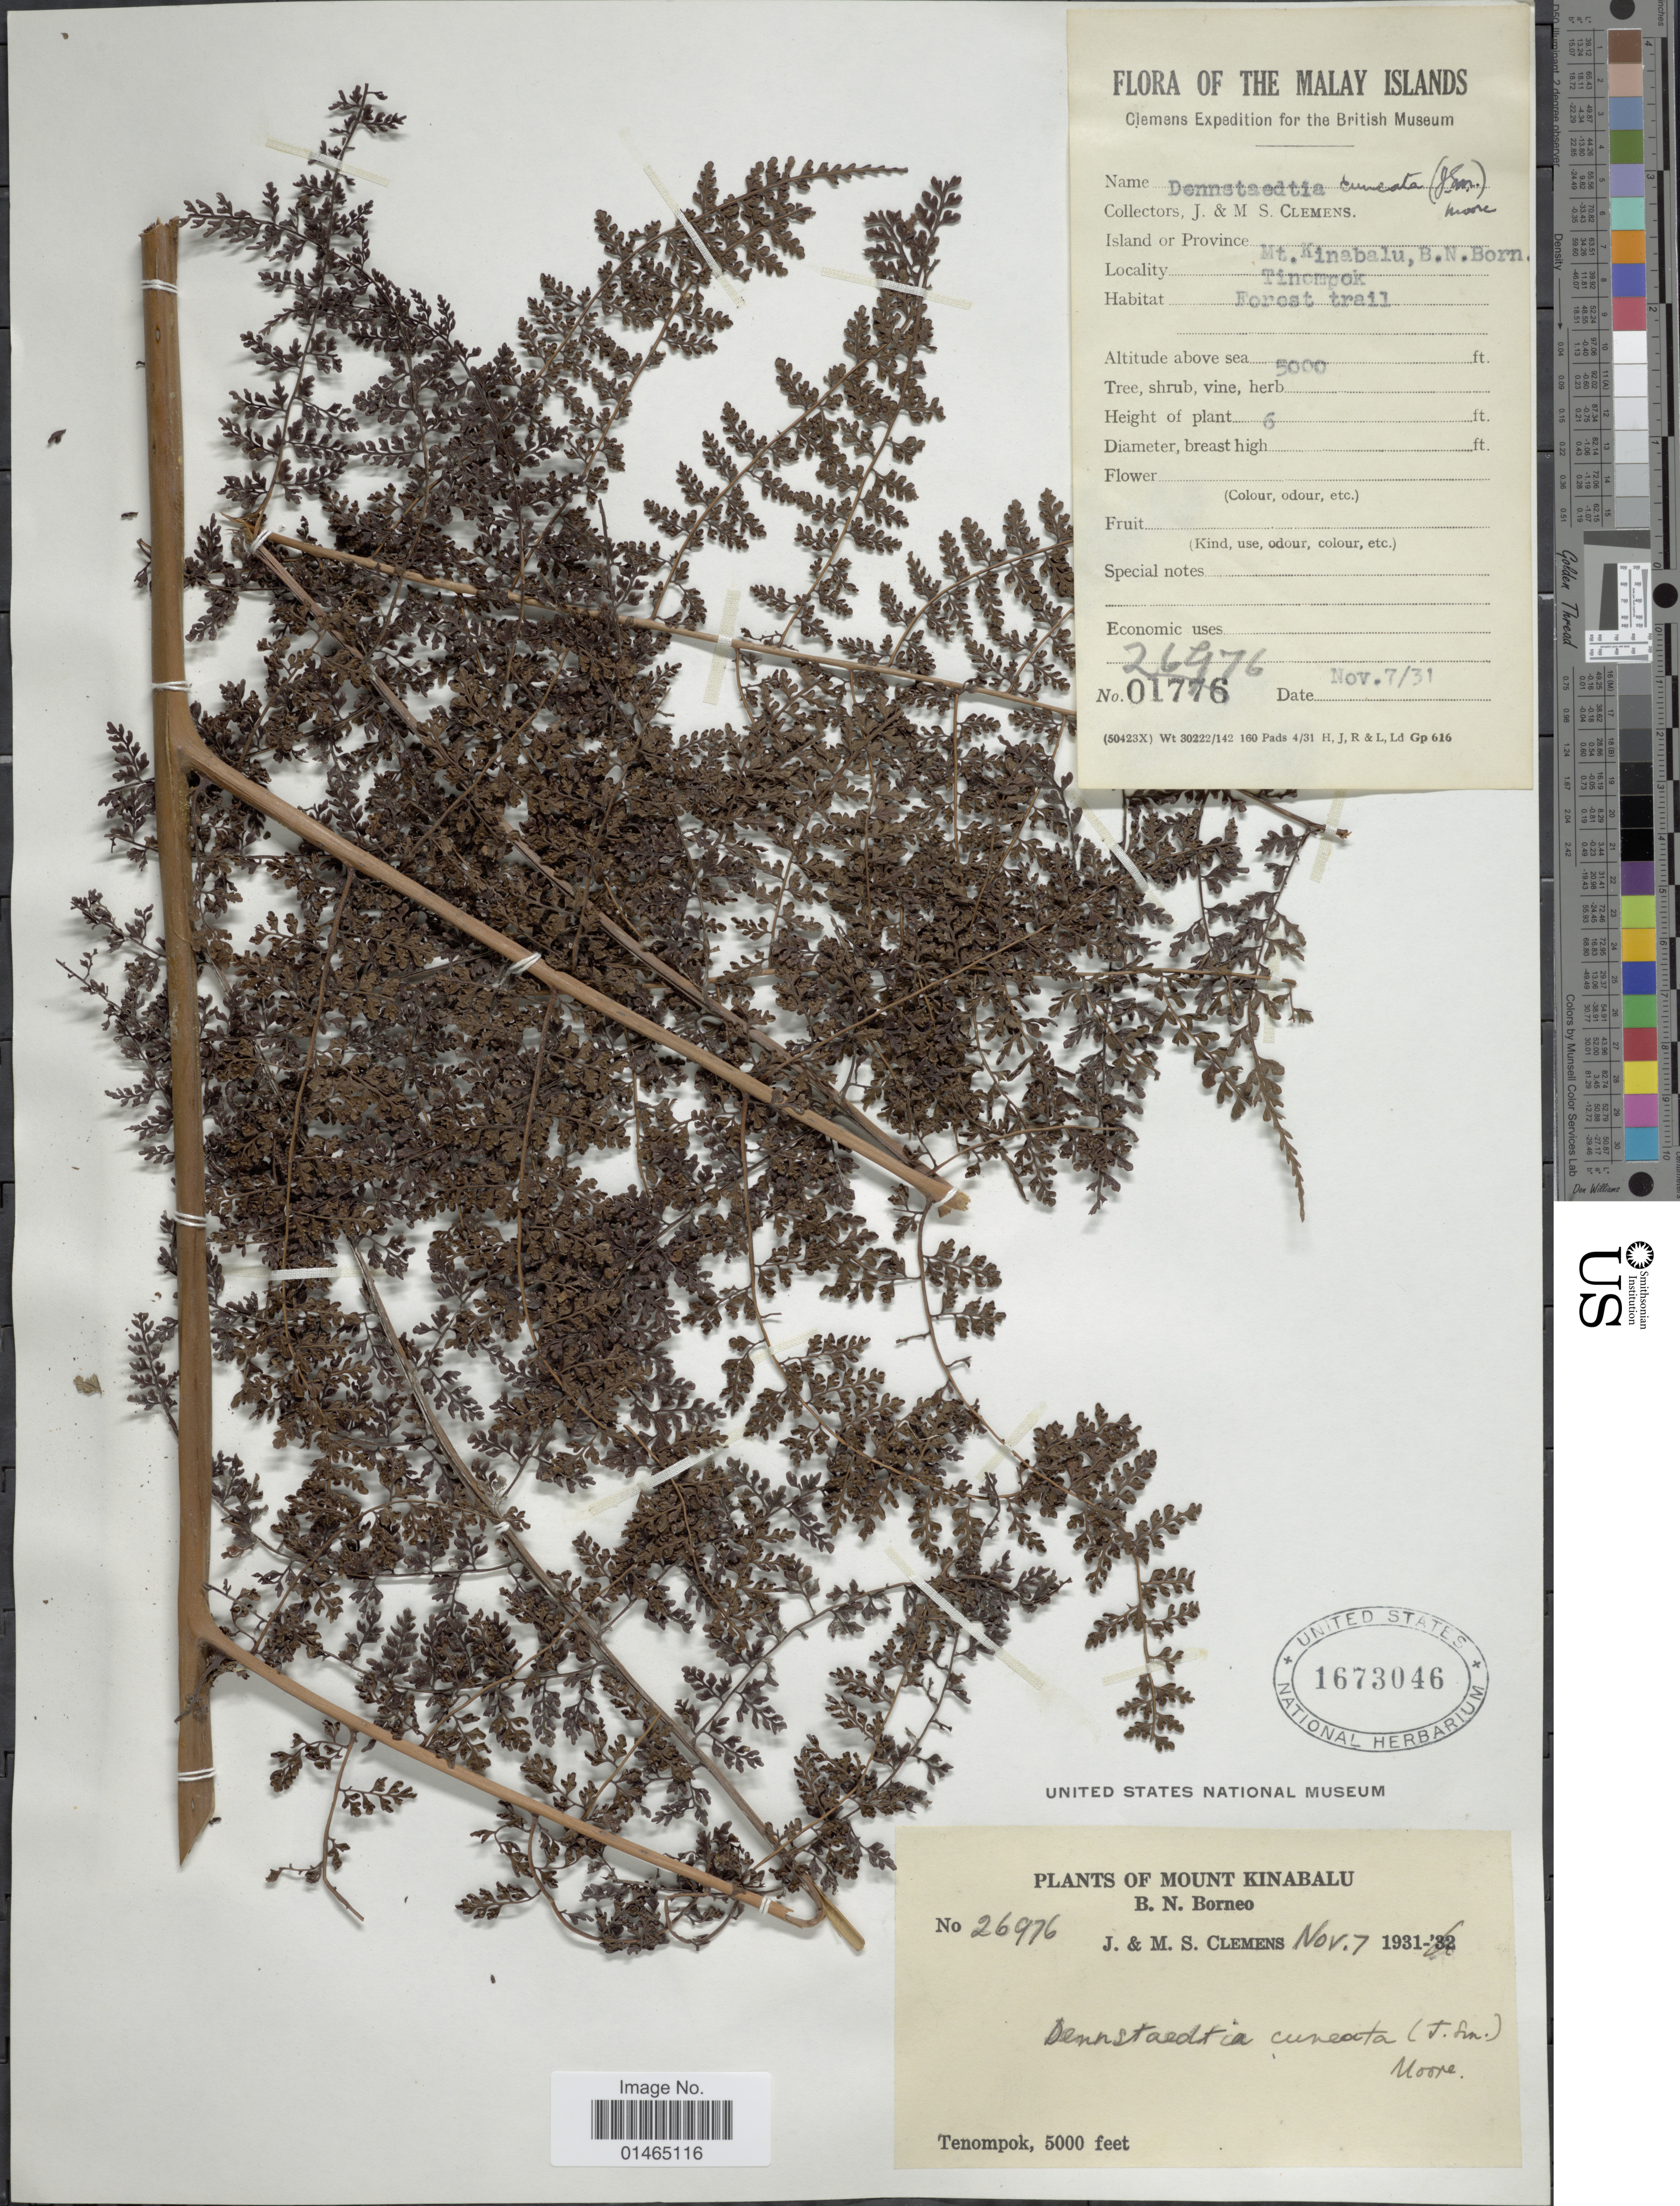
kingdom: Plantae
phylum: Tracheophyta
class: Polypodiopsida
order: Polypodiales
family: Dennstaedtiaceae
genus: Dennstaedtia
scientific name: Dennstaedtia cuneata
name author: (Hook.) T. Moore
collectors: J. Clemens & M. S. Clemens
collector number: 26976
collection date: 1931-11-07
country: Malaysia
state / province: Sabah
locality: Malay Islands. Island or Province Mt. Kinabalu, B.N. Borneo, Tinempok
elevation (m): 1524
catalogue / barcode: US 1673046